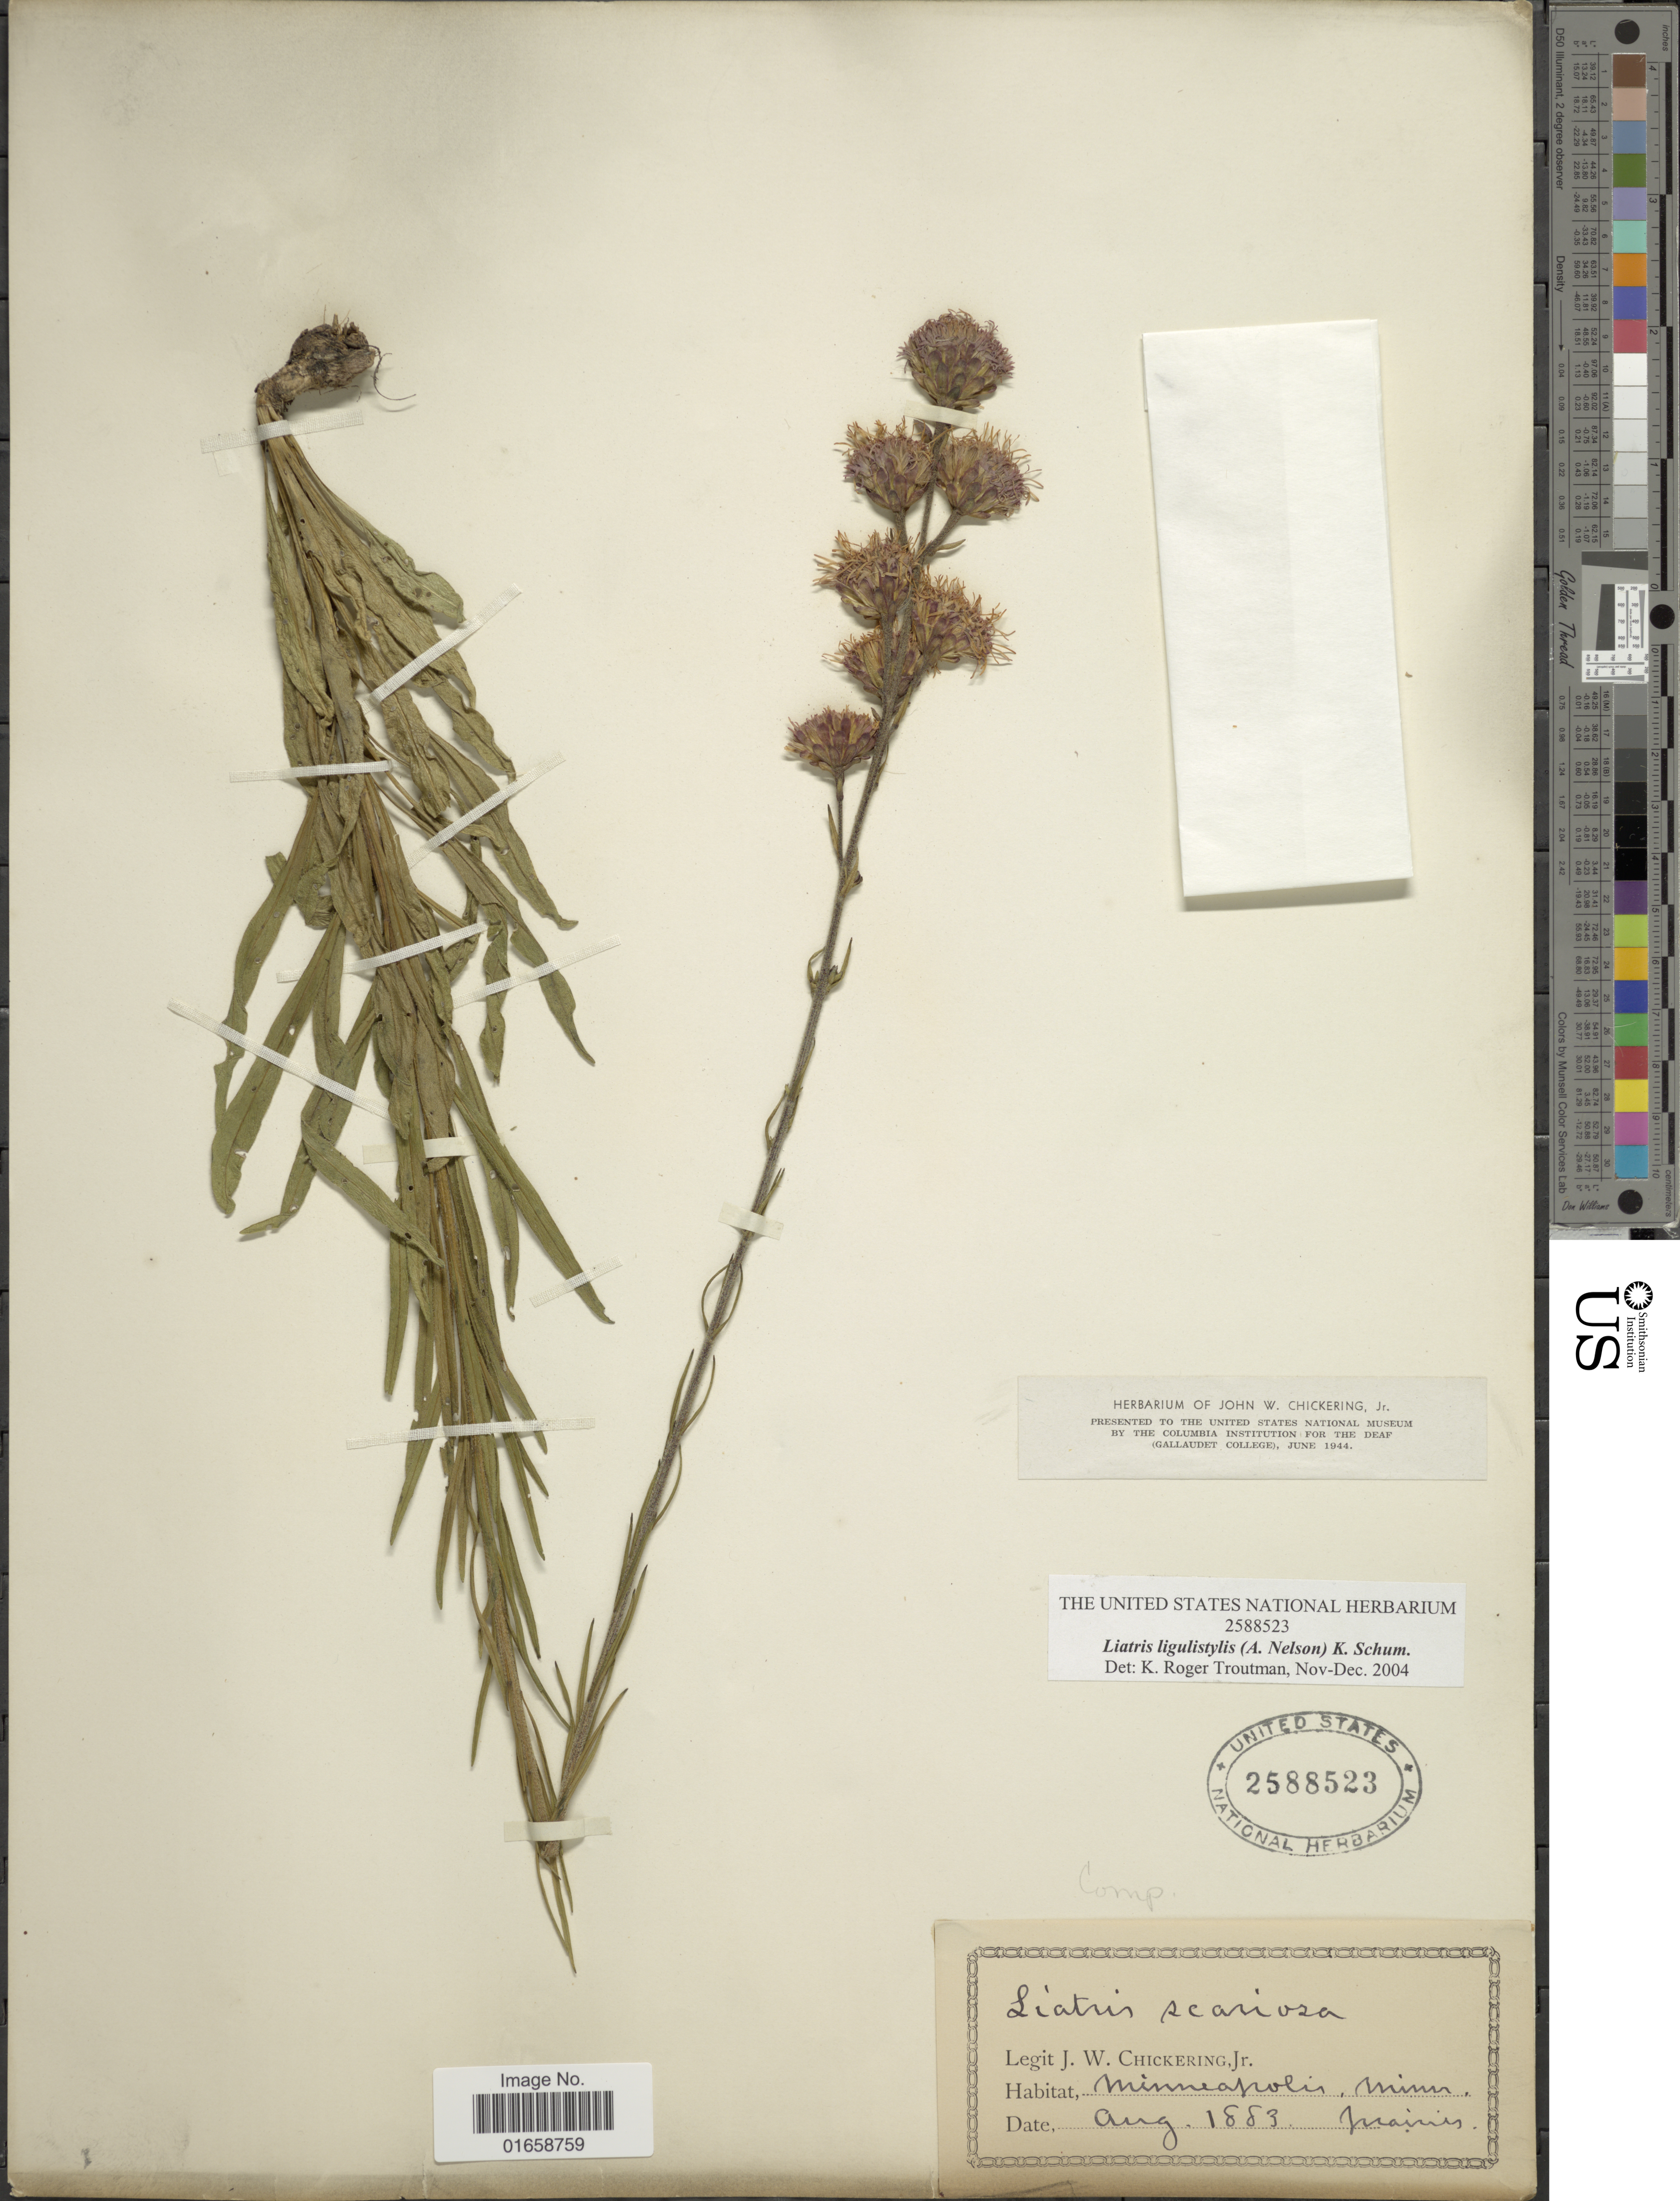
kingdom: Plantae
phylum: Tracheophyta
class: Magnoliopsida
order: Asterales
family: Asteraceae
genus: Liatris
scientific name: Liatris ligulistylis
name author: (A. Nelson) K. Schum.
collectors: J. W. Chickering Jr.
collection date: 1883-08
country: United States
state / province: Minnesota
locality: Minneapolis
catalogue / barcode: US 2588523